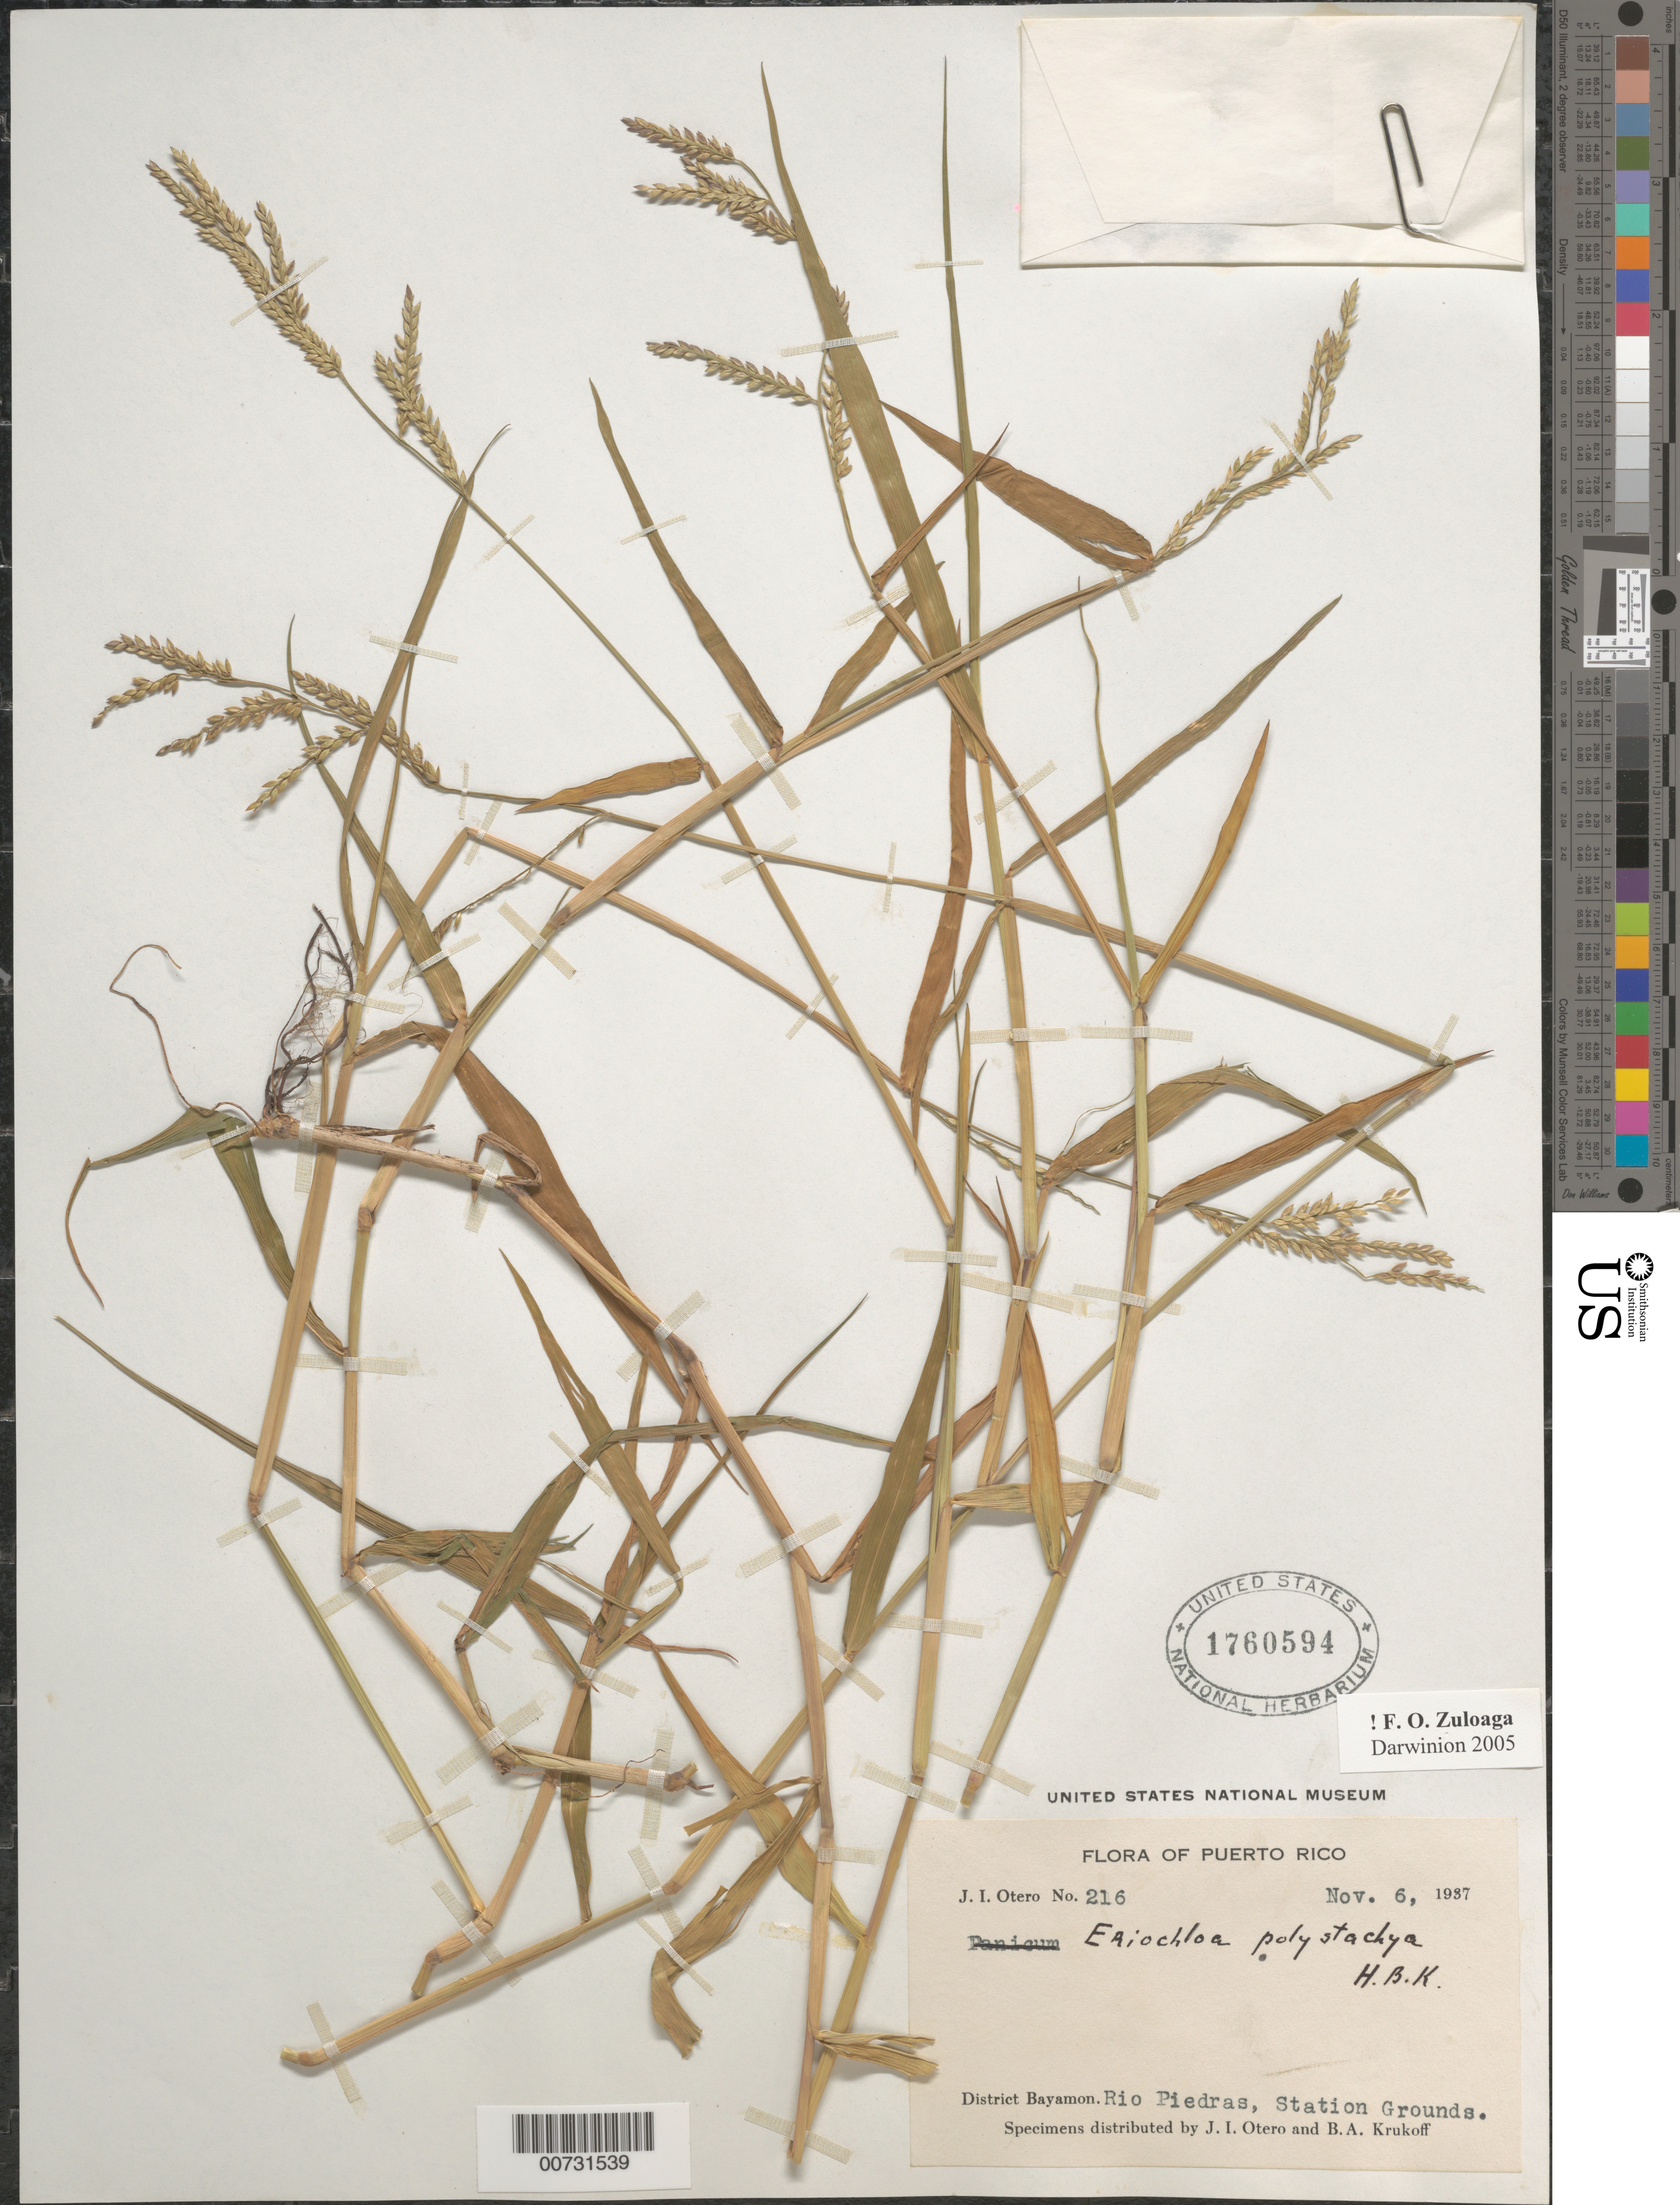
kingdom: Plantae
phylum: Tracheophyta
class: Liliopsida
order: Poales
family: Poaceae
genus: Eriochloa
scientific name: Eriochloa polystachya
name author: Kunth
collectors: J. Otero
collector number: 216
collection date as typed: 06 Nov 1937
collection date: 1937-11-06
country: Puerto Rico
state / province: Bayamón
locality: Río Piedras, Station Grounds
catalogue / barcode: US 1760594